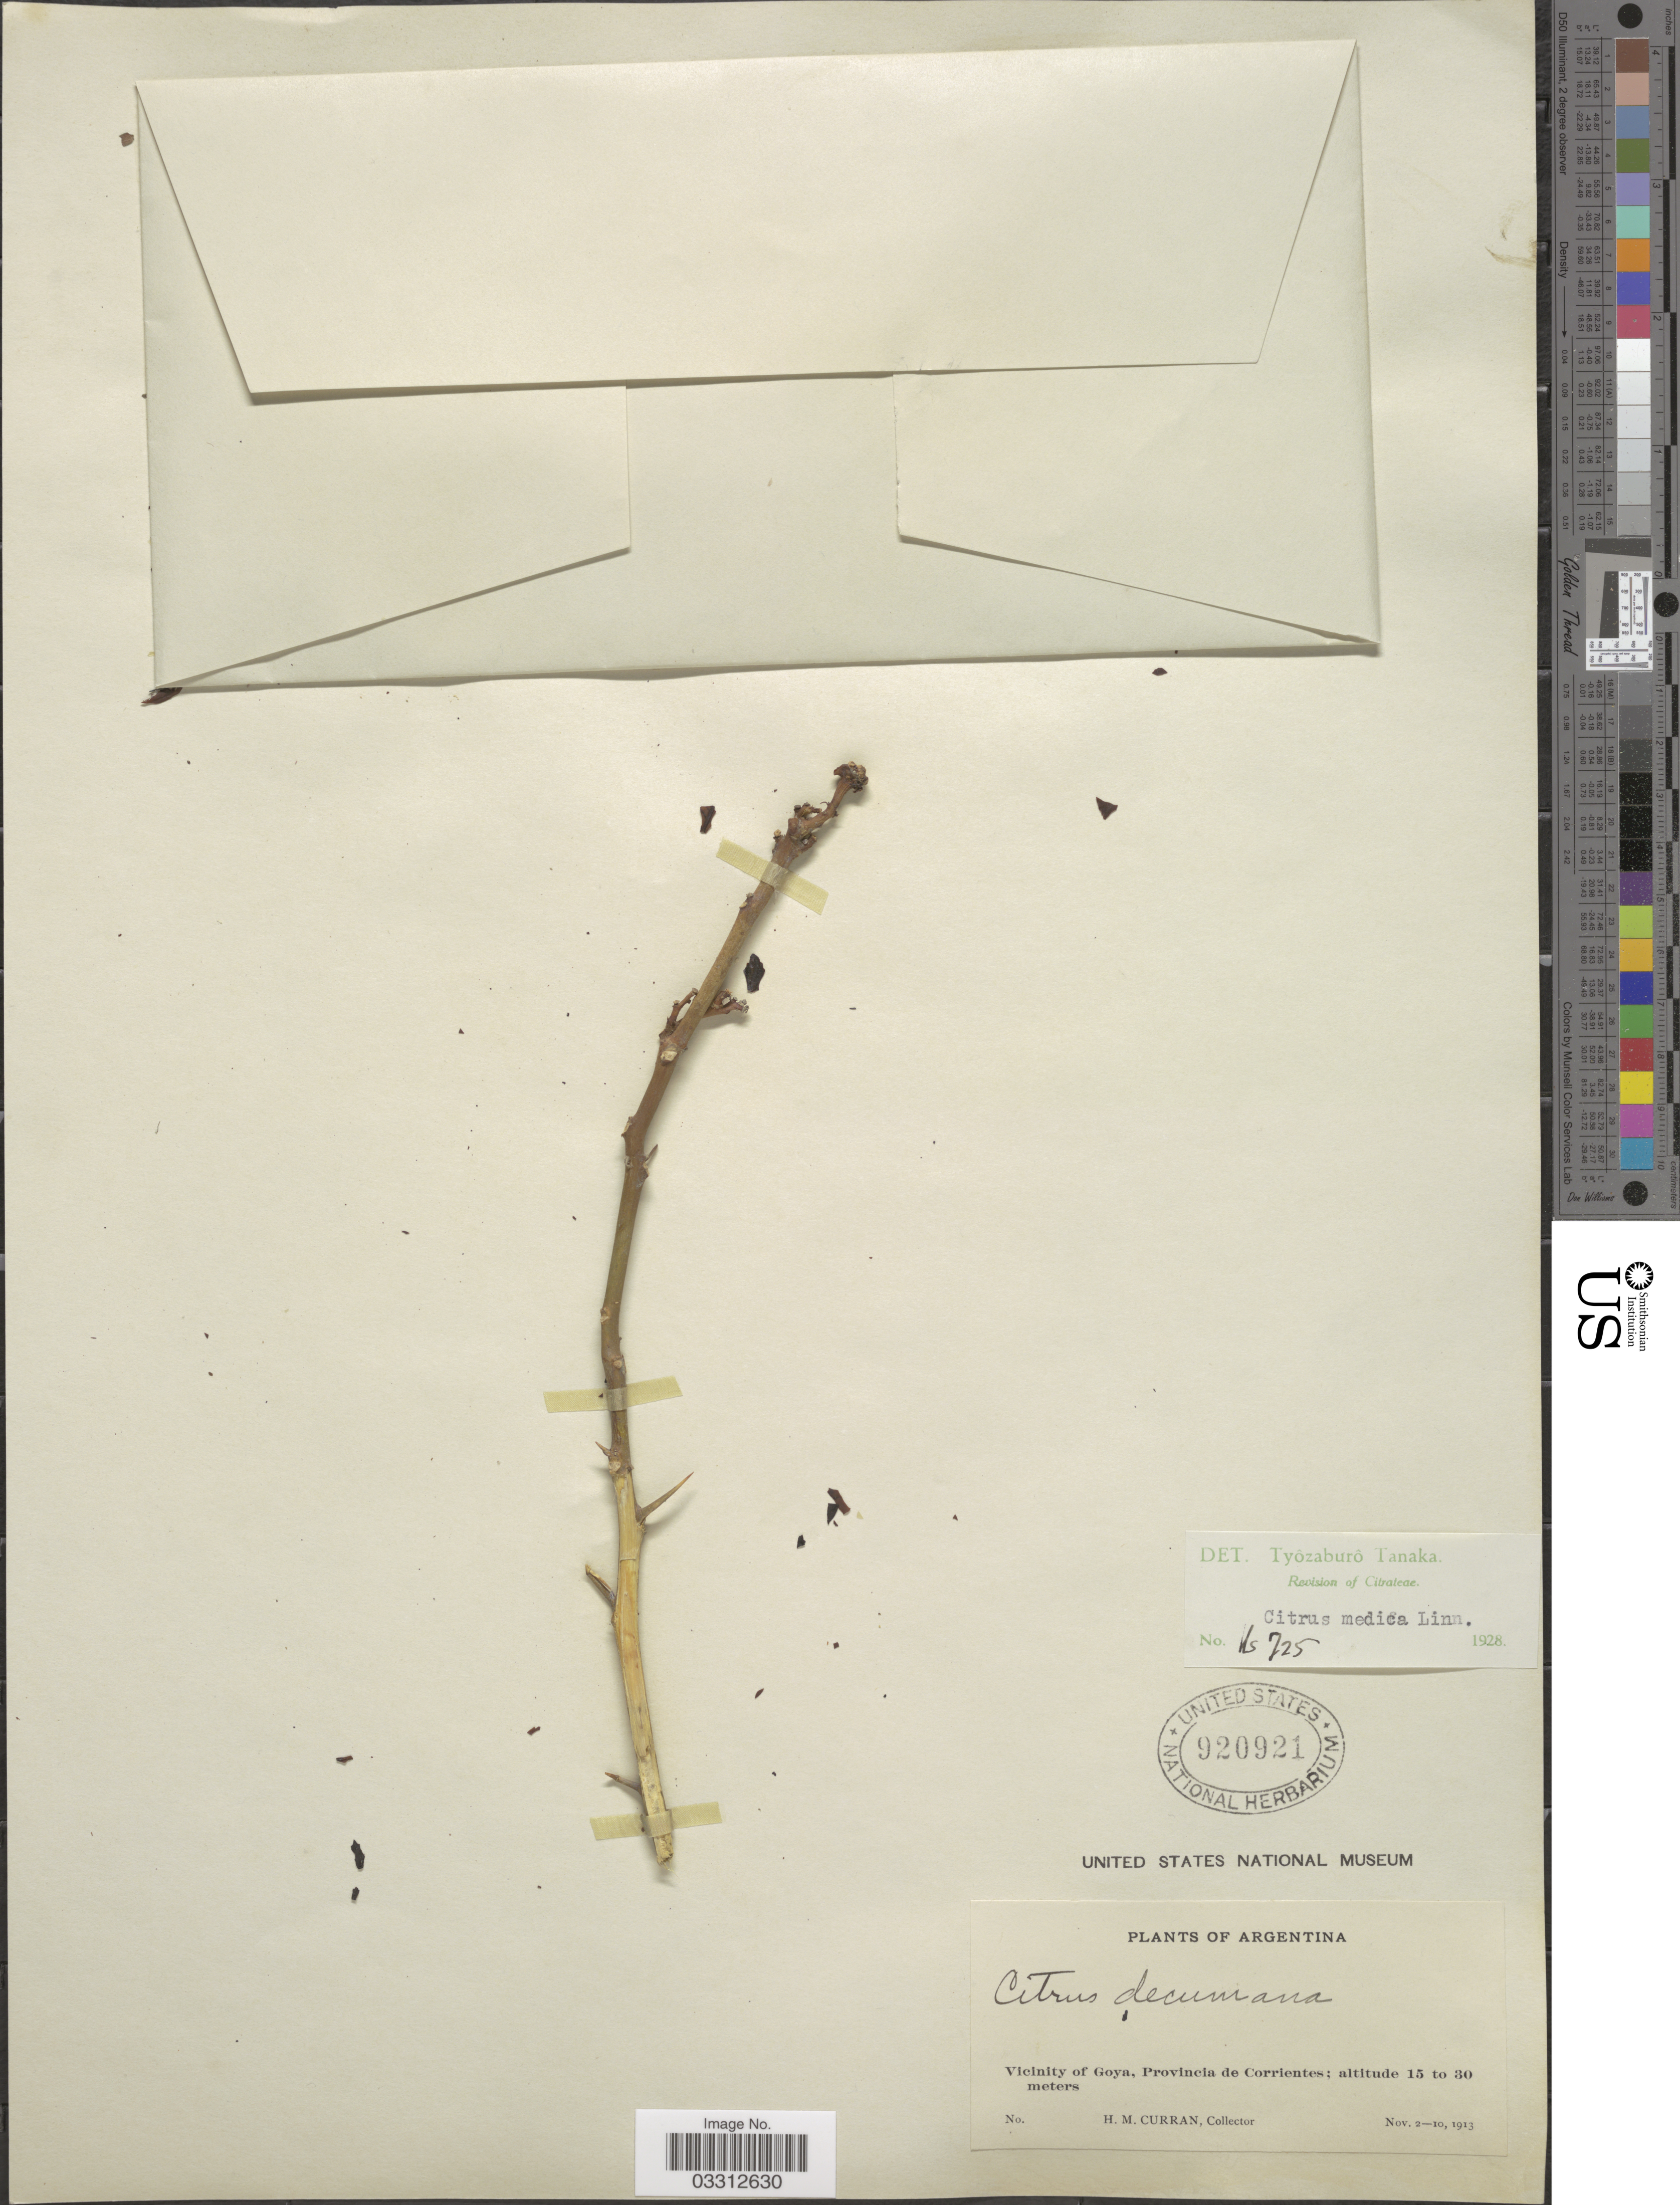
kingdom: Plantae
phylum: Tracheophyta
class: Magnoliopsida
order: Sapindales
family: Rutaceae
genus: Citrus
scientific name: Citrus medica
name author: L.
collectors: H. M. Curran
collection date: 1913-11-02/1913-11-10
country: Argentina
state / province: Corrientes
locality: Vicinity of Goya.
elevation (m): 15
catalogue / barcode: US 920921